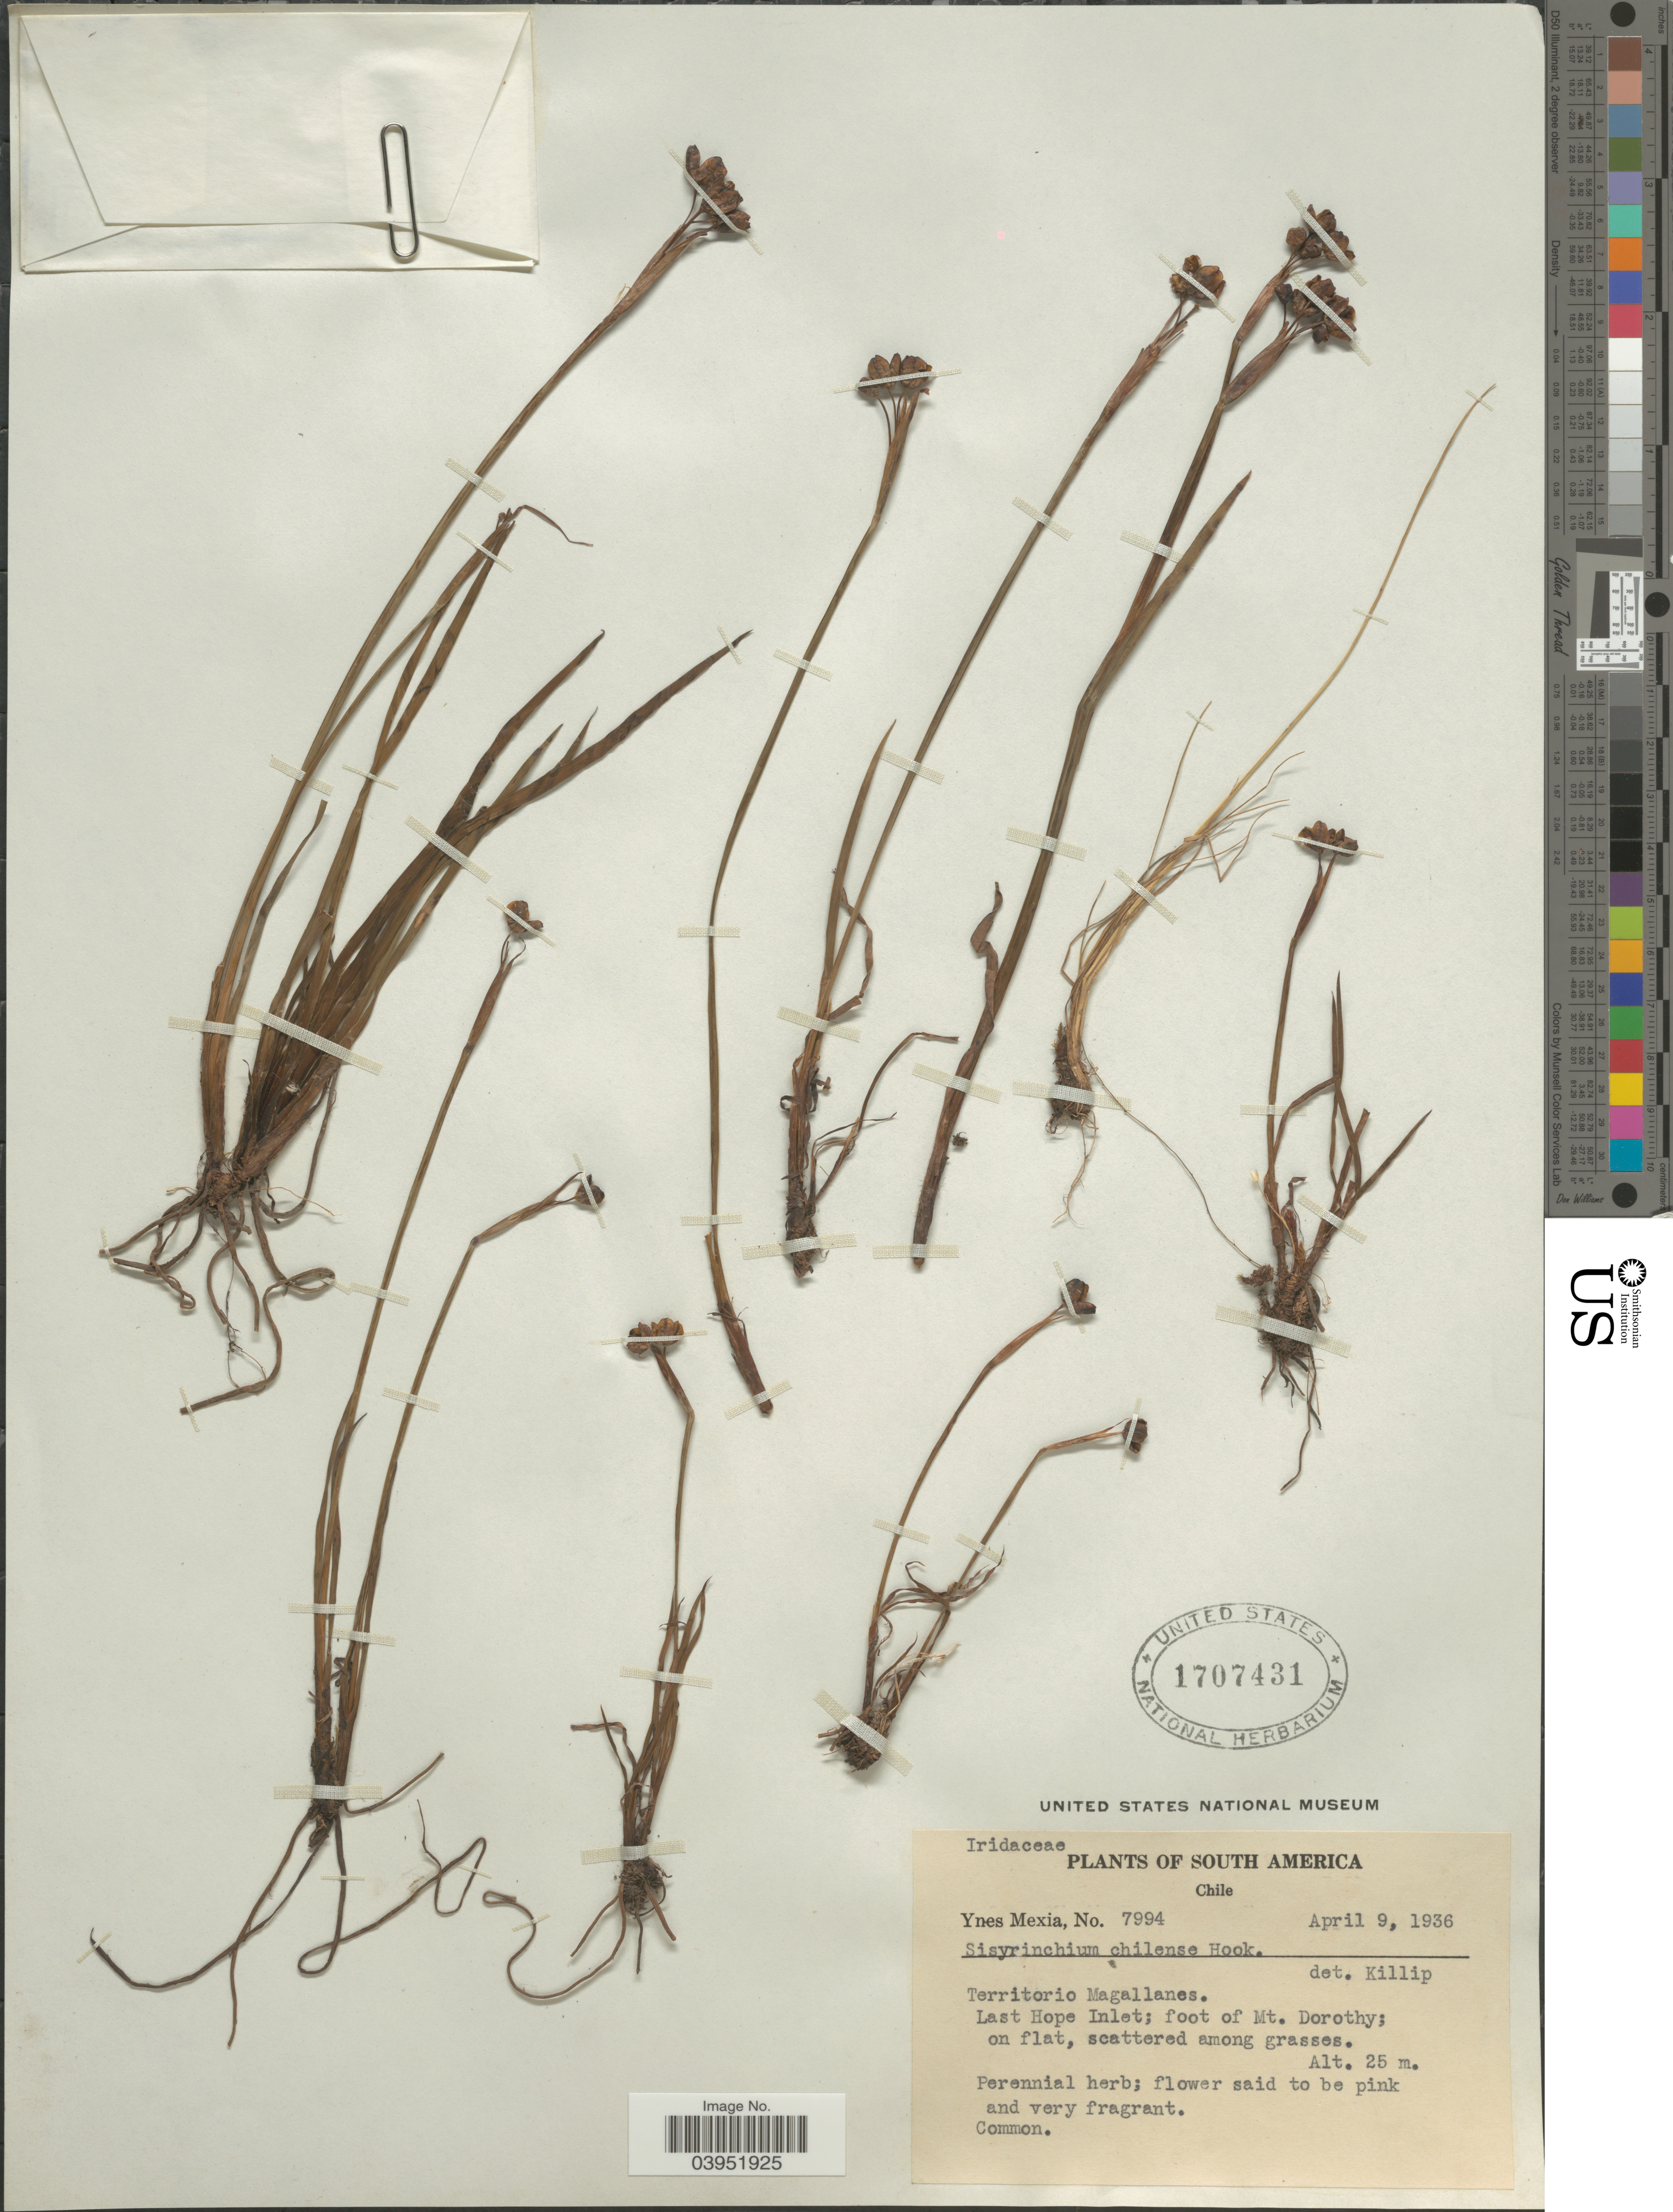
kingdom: Plantae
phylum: Tracheophyta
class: Liliopsida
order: Asparagales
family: Iridaceae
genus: Sisyrinchium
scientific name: Sisyrinchium chilense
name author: Hook.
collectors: Y. Mexia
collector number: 7994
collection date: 1936-04-09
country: Chile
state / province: Magallanes y de la Antártica Chilena (XII)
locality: Territorio Magallanes. Last Hope Inlet; foot of Mt. Dorothy; on flat, scattered among grasses.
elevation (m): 25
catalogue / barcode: US 1707431